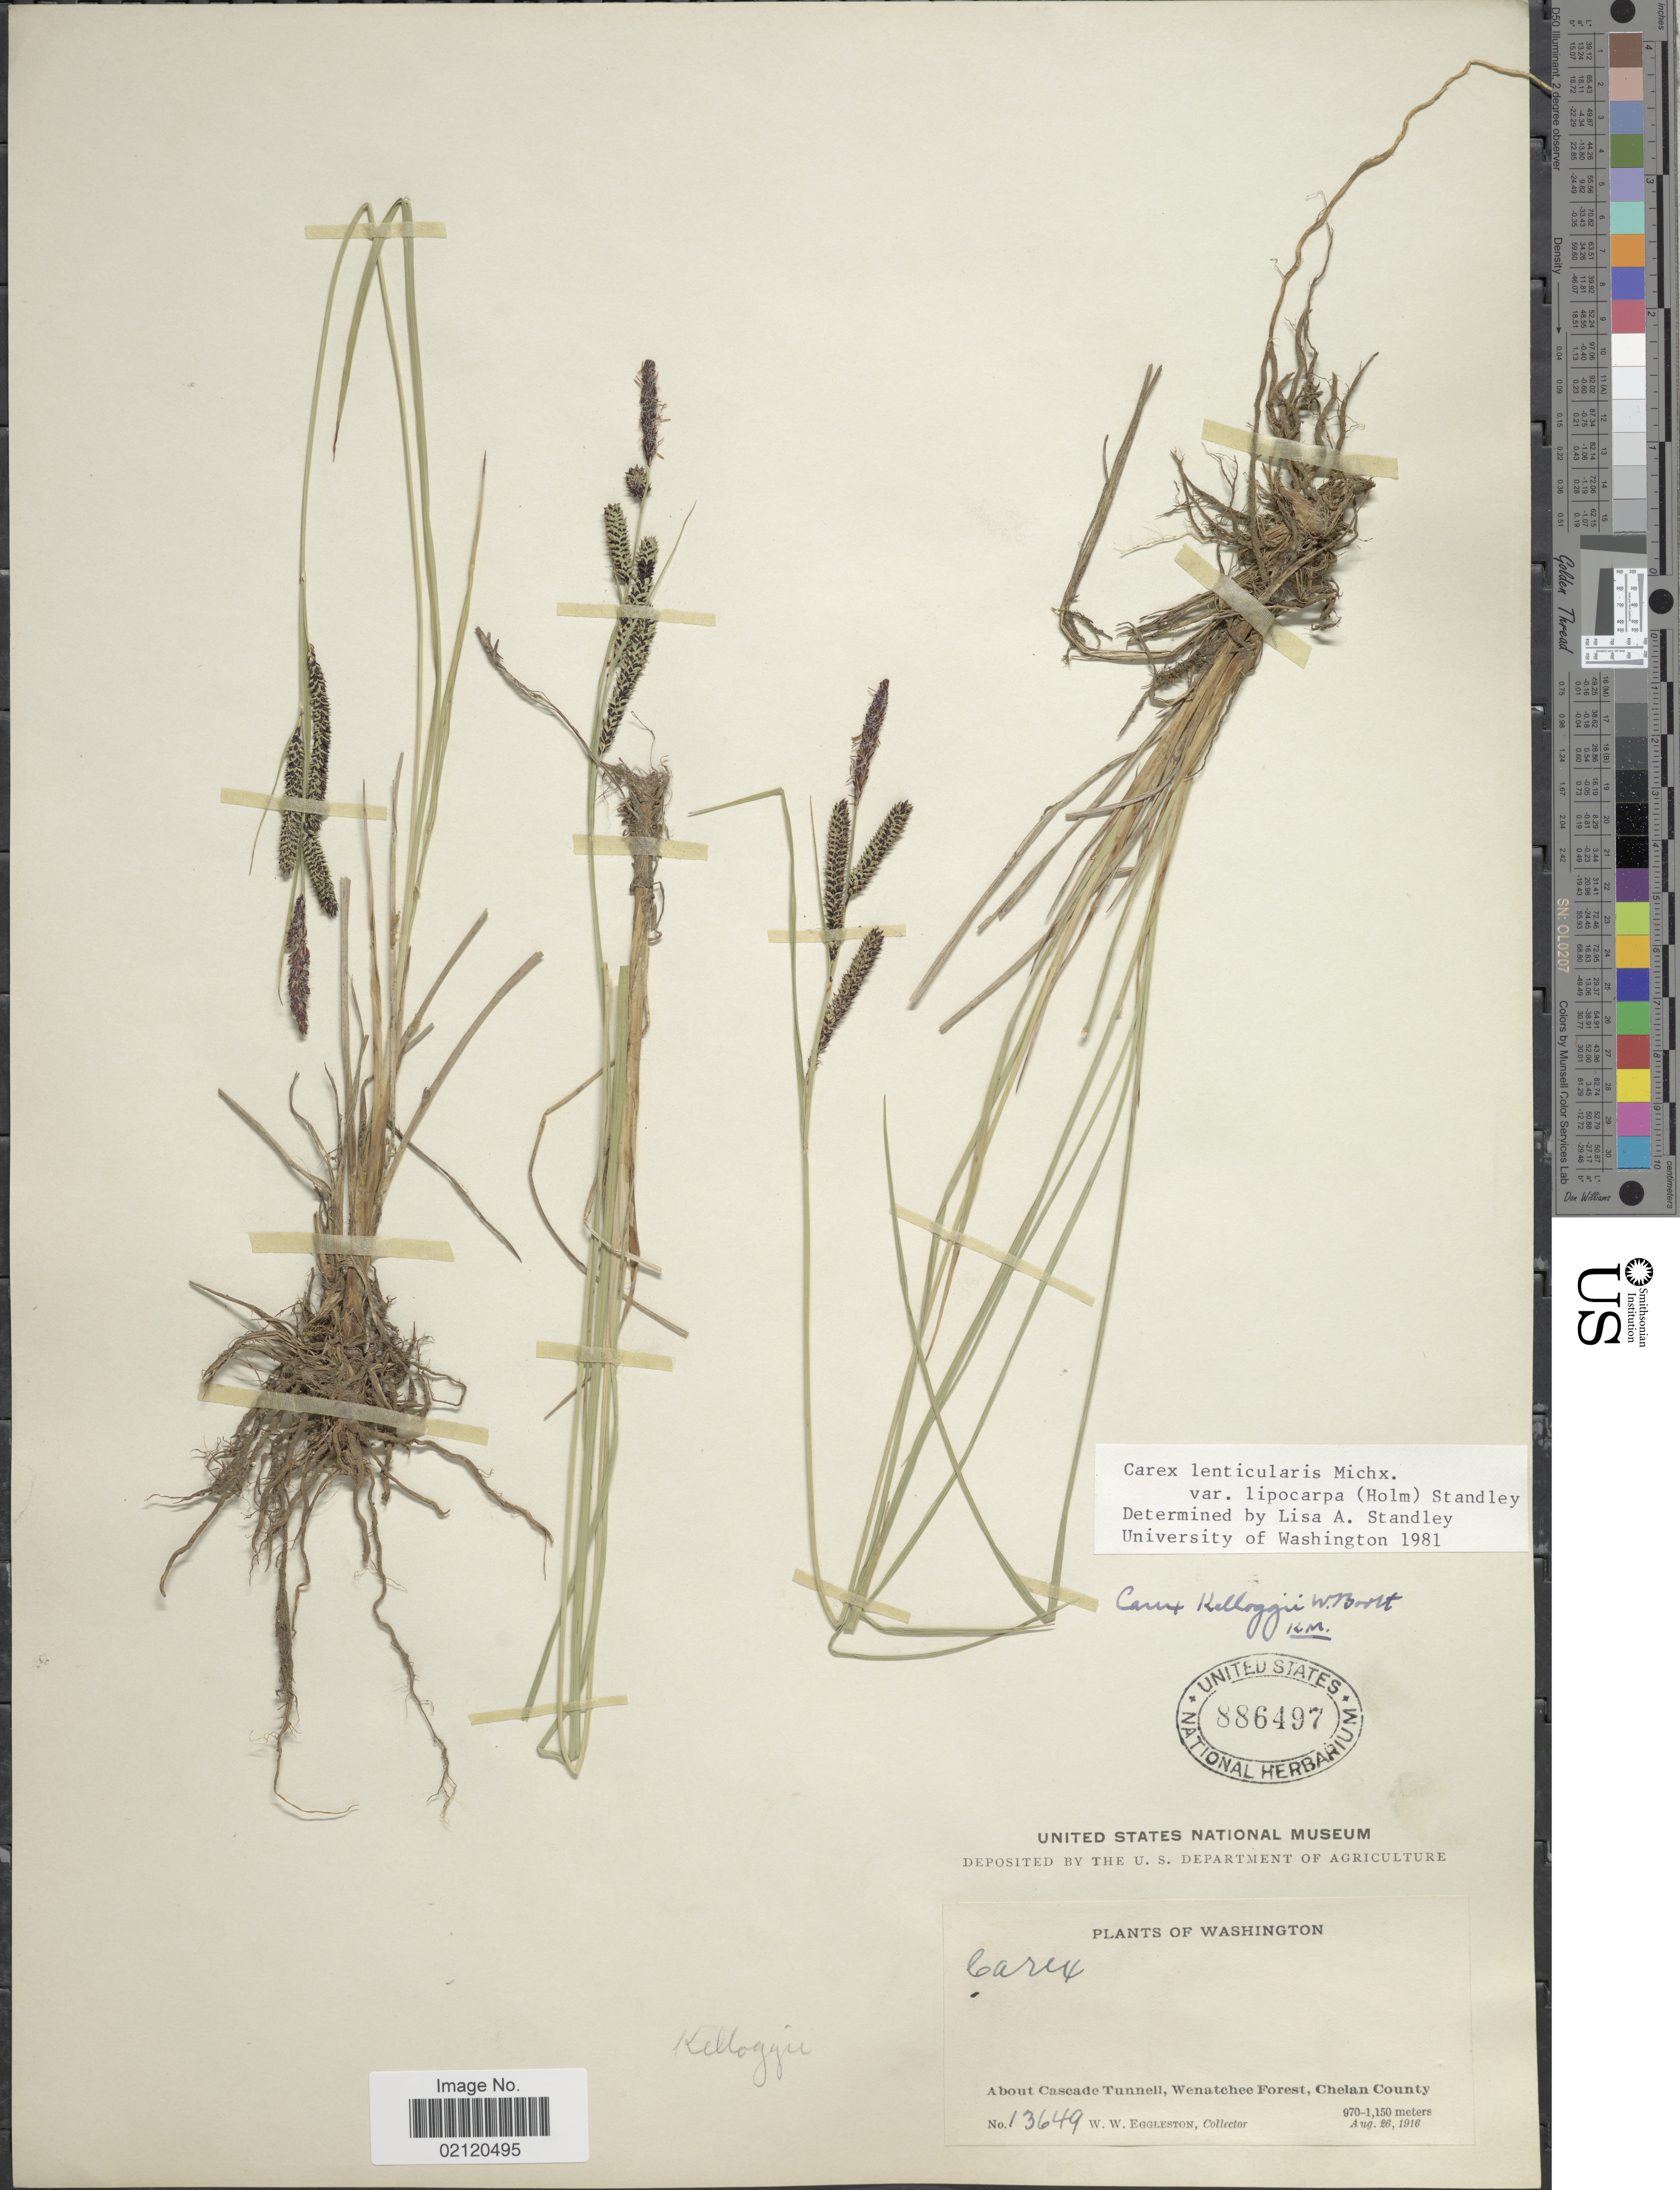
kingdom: Plantae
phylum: Tracheophyta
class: Liliopsida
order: Poales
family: Cyperaceae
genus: Carex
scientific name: Carex kelloggii var. kelloggii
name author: W. Boott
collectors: W. W. Eggleston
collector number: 13649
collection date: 1916-08-26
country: United States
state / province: Washington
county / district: Chelan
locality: About Cascade Tunnell, Wenatchee Forest, Chelan County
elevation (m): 970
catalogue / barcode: US 886497